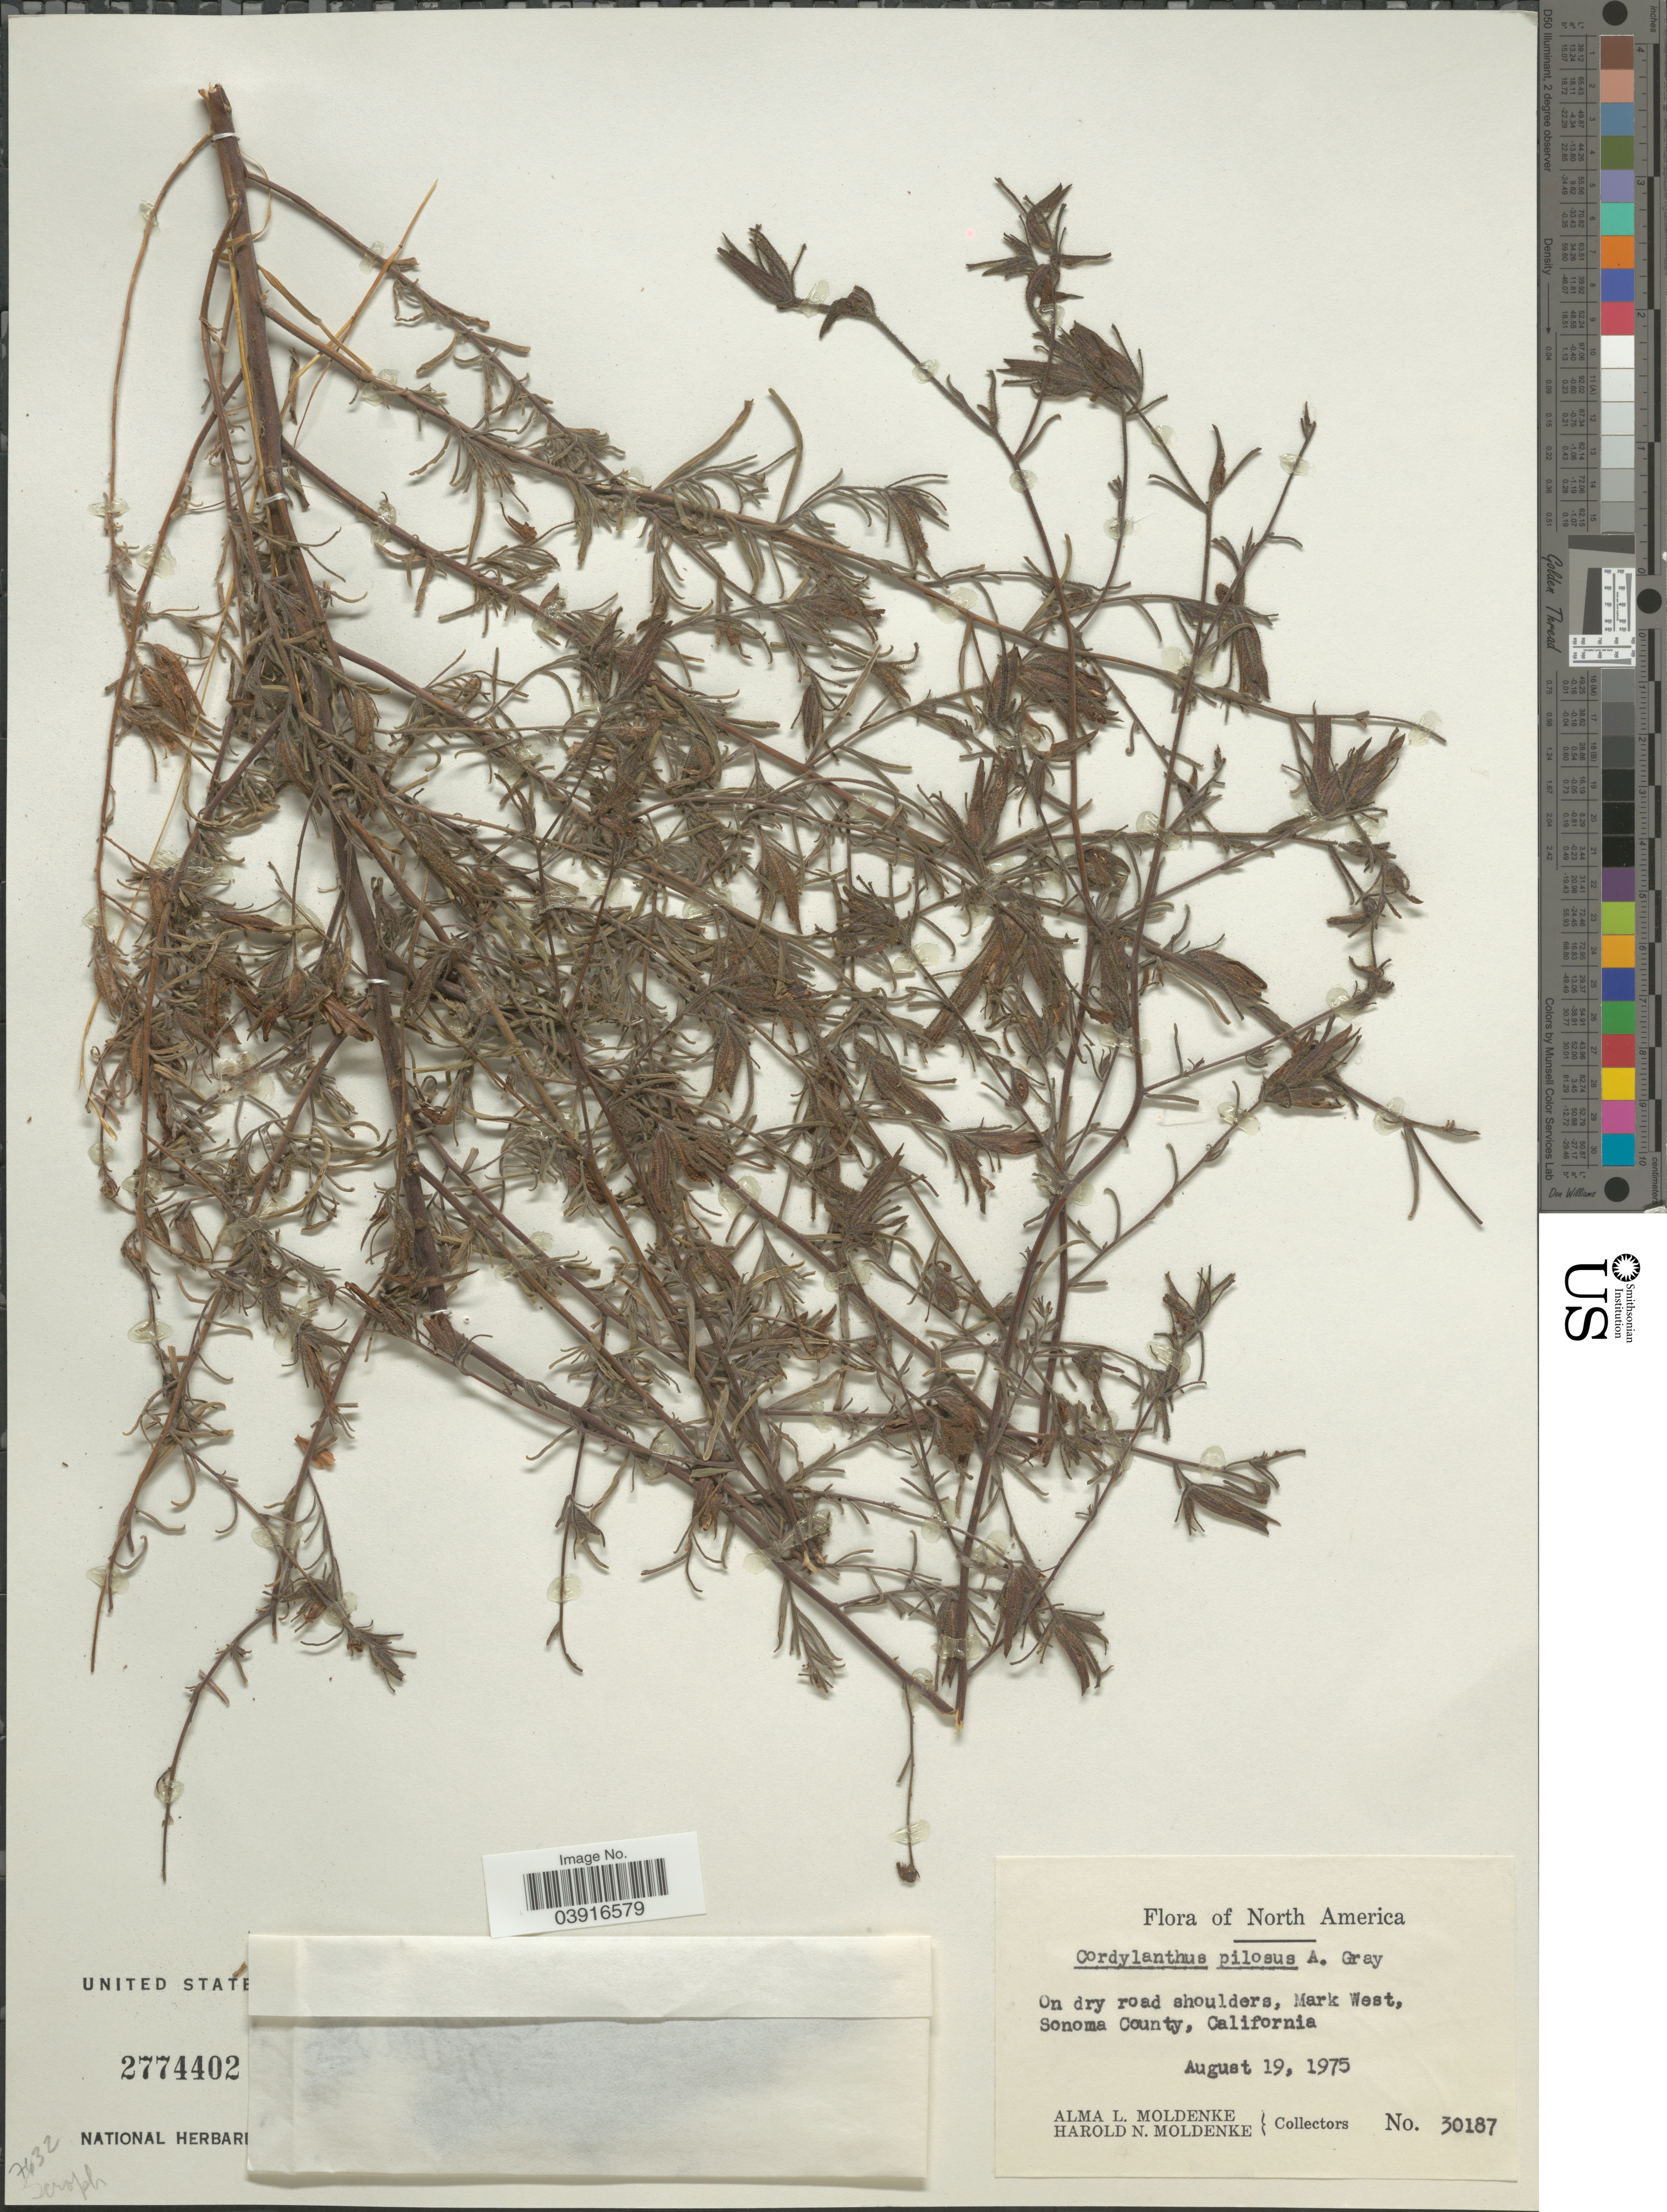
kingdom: Plantae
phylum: Tracheophyta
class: Magnoliopsida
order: Lamiales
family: Orobanchaceae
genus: Cordylanthus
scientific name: Cordylanthus pilosus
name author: A. Gray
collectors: A. L. Moldenke & H. N. Moldenke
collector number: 30187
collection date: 1975-08-19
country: United States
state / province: California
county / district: Sonoma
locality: Mark West, Sonoma County.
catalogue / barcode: US 2774402